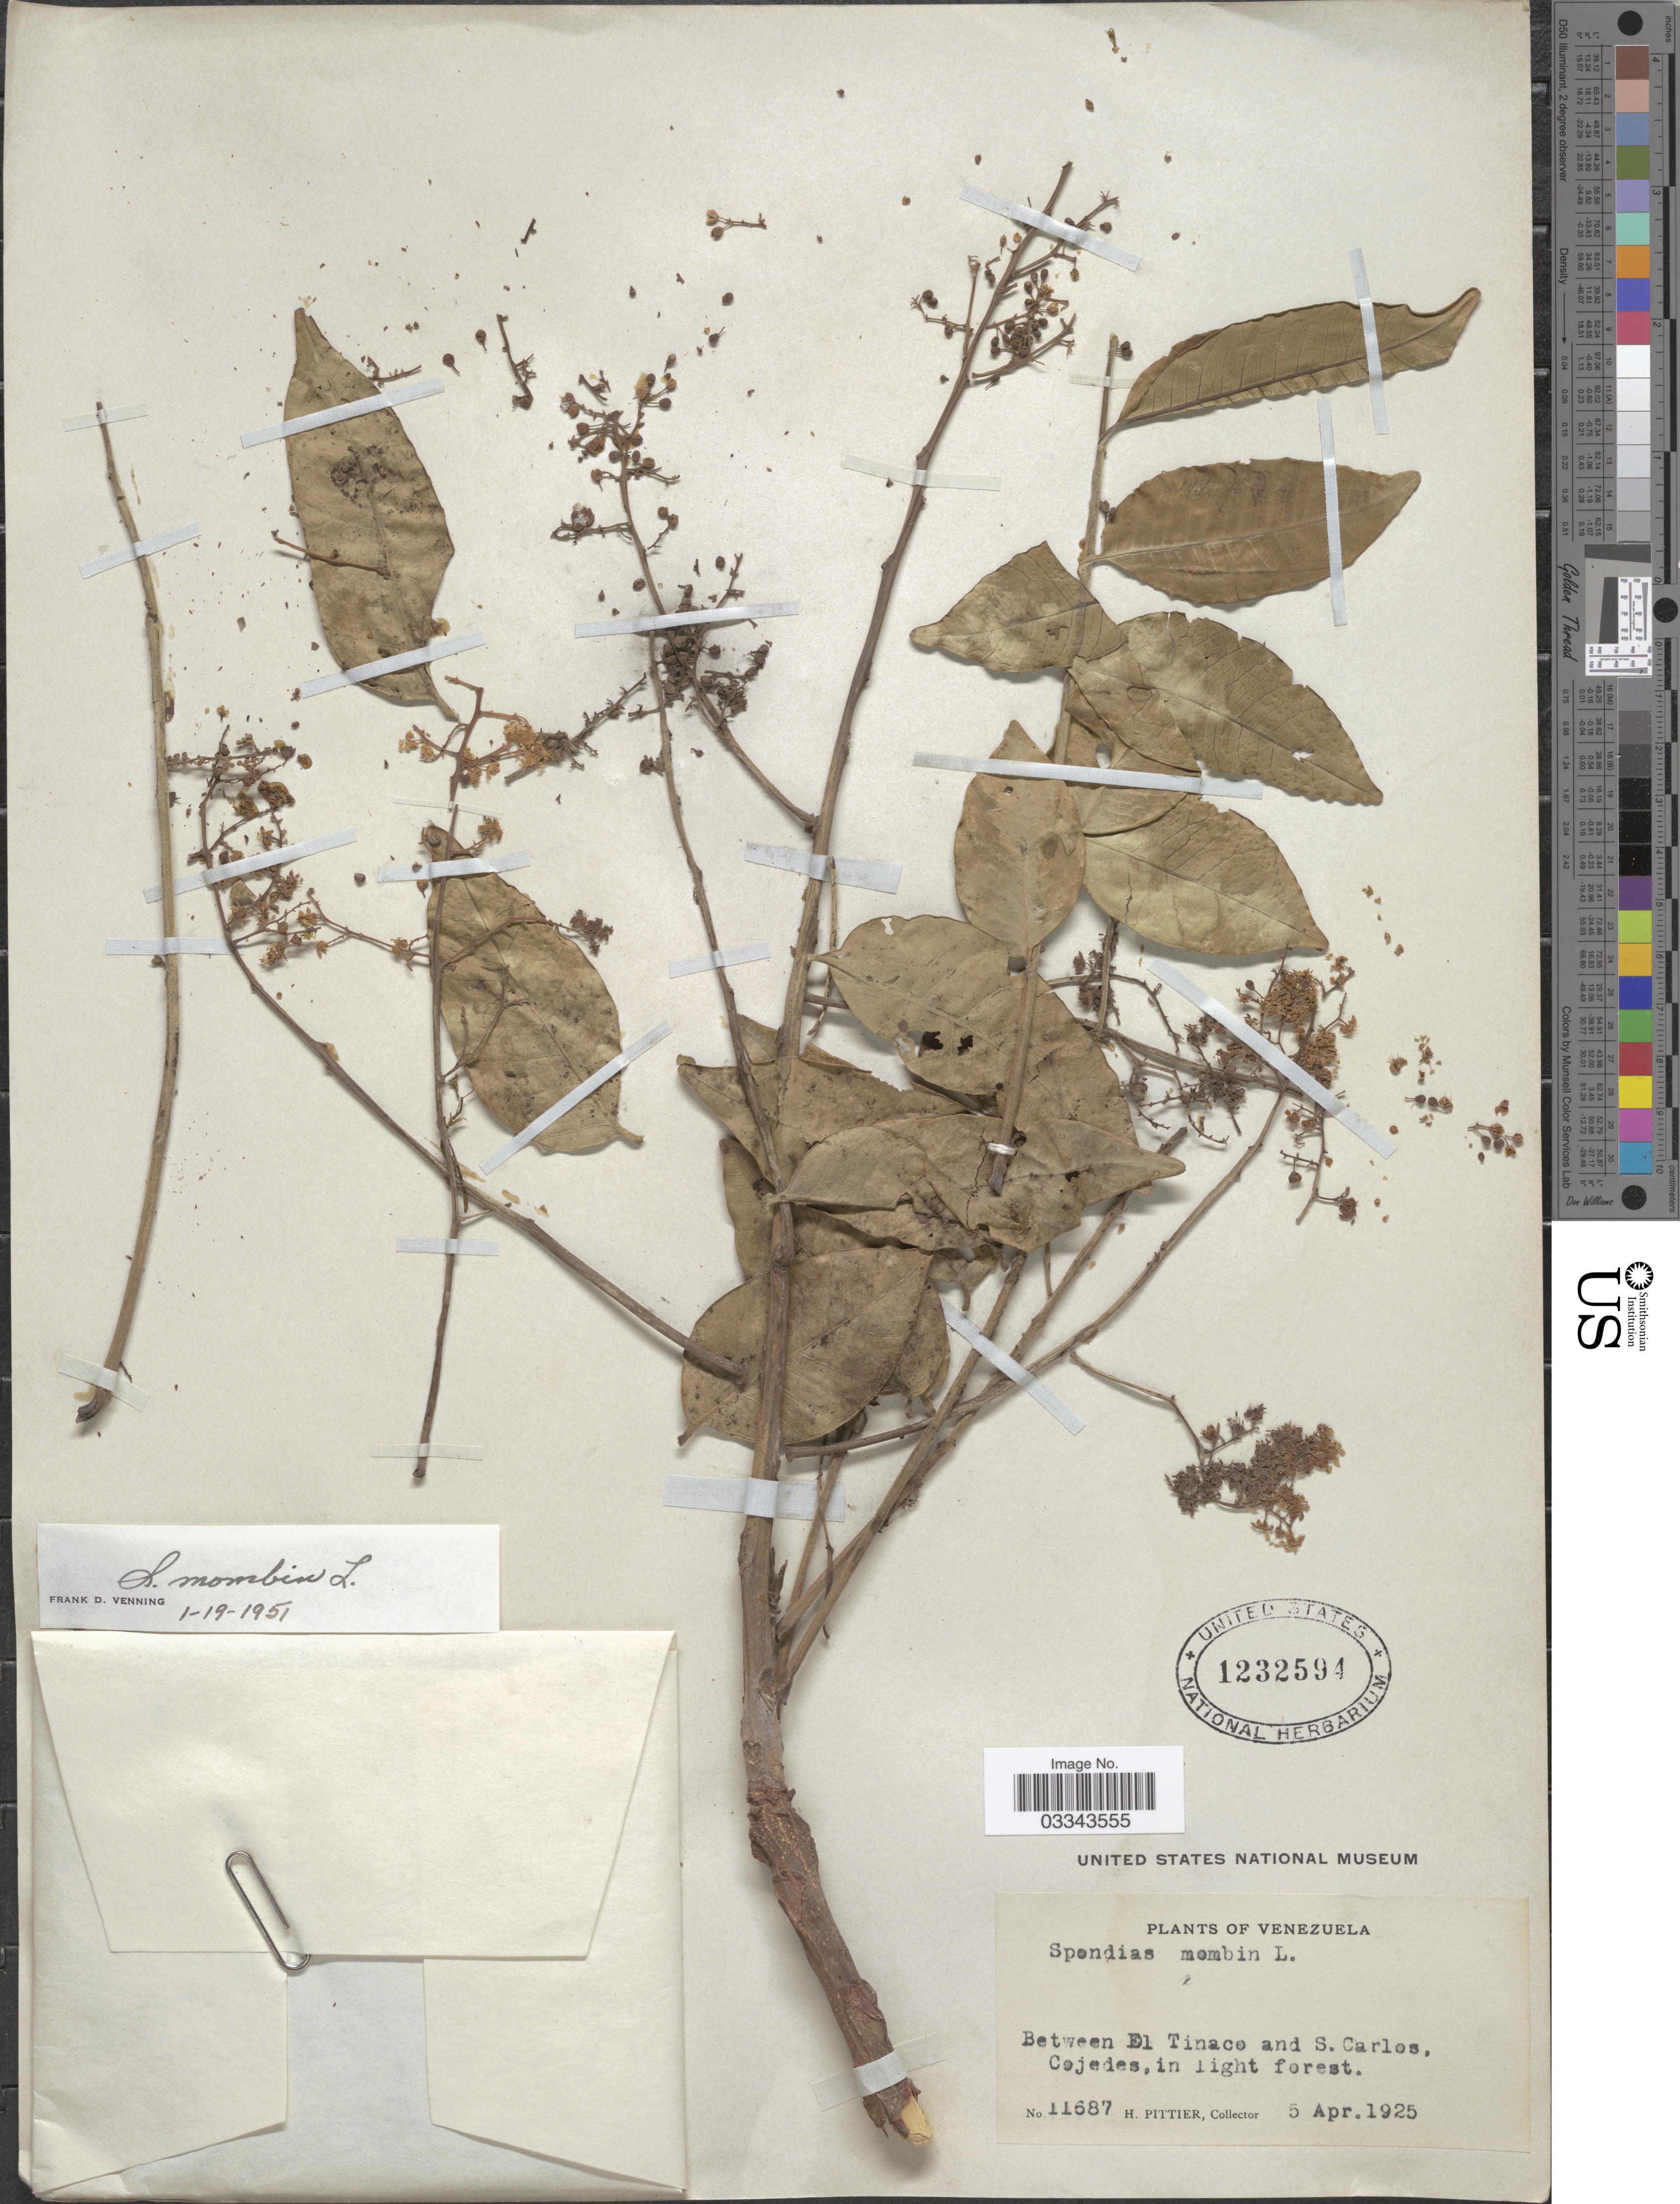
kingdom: Plantae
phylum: Tracheophyta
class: Magnoliopsida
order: Sapindales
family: Anacardiaceae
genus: Spondias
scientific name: Spondias mombin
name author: L.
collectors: H. F. Pittier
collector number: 11687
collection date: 1925-04-05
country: Venezuela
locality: Between El Tinaco and S. Carlos, Cojedes.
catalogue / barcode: US 1232594